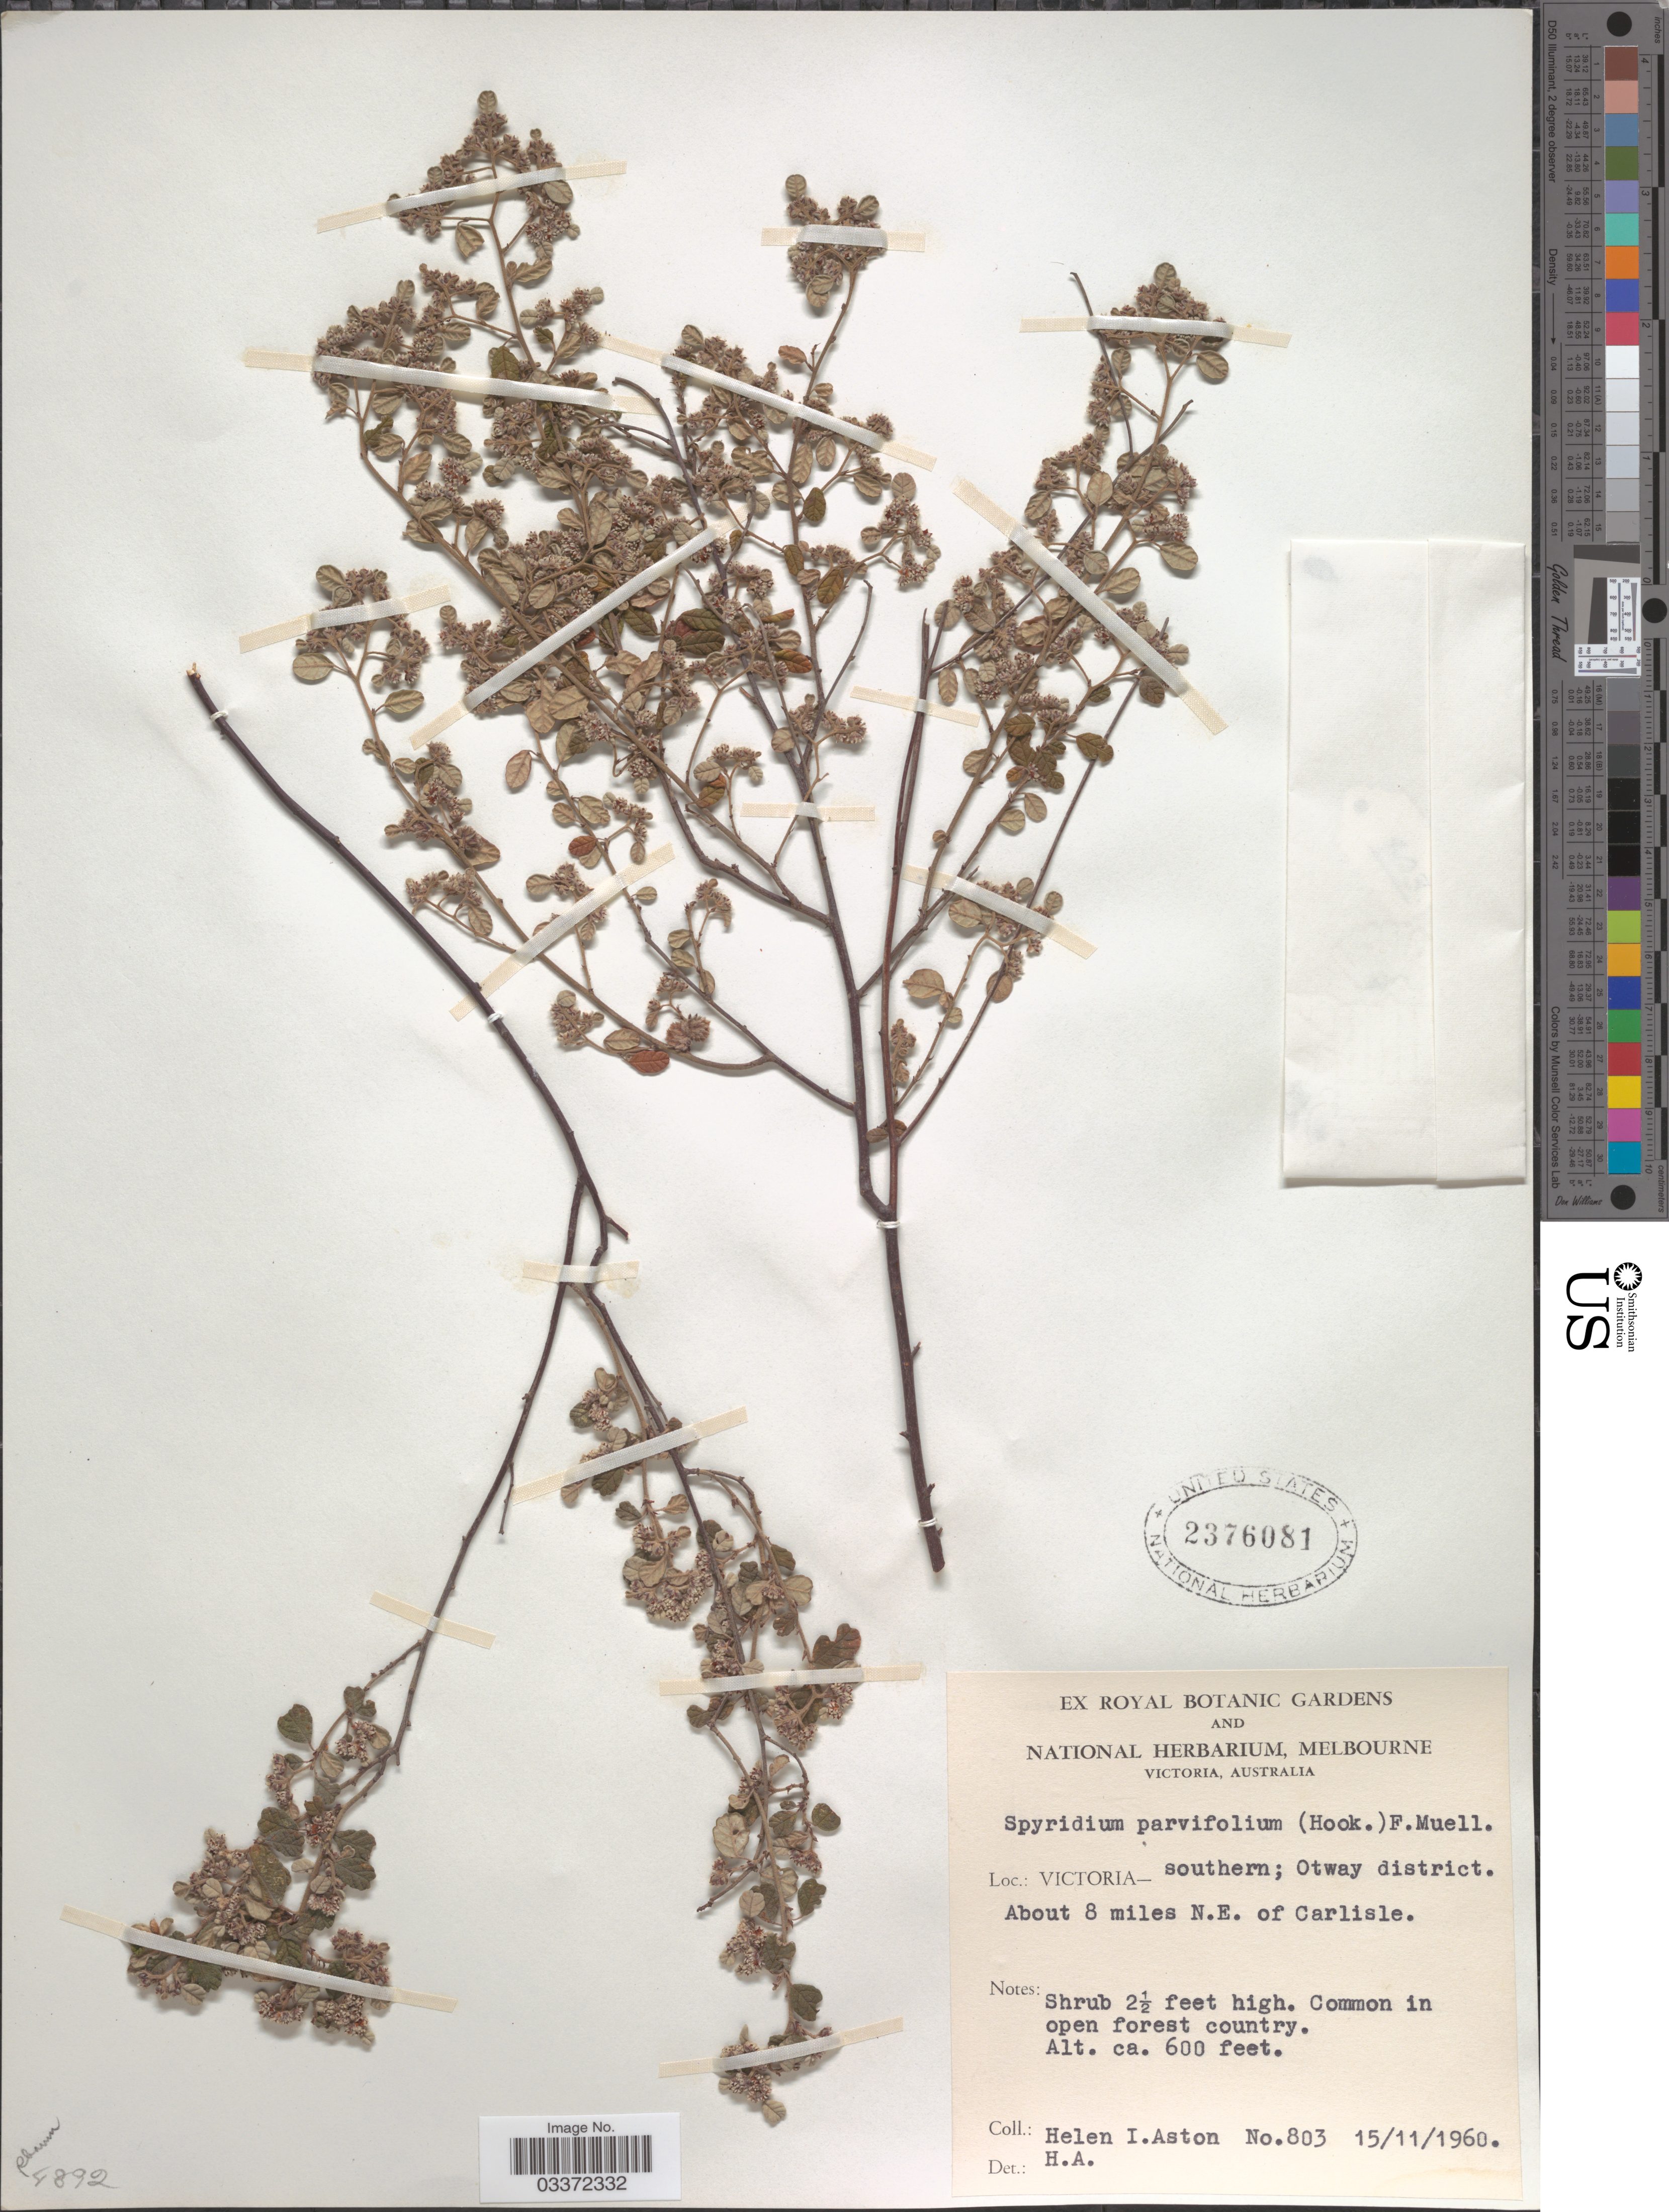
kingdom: Plantae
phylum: Tracheophyta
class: Magnoliopsida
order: Rosales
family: Rhamnaceae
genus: Trevoa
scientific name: Trevoa parvifolium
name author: F. Muell.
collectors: H. I. Aston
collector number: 803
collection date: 1960-11-15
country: Australia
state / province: Victoria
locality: Victoria - southern; Otway district. About 8 miles N.E. of Carlisle.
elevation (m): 183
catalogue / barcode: US 2376081